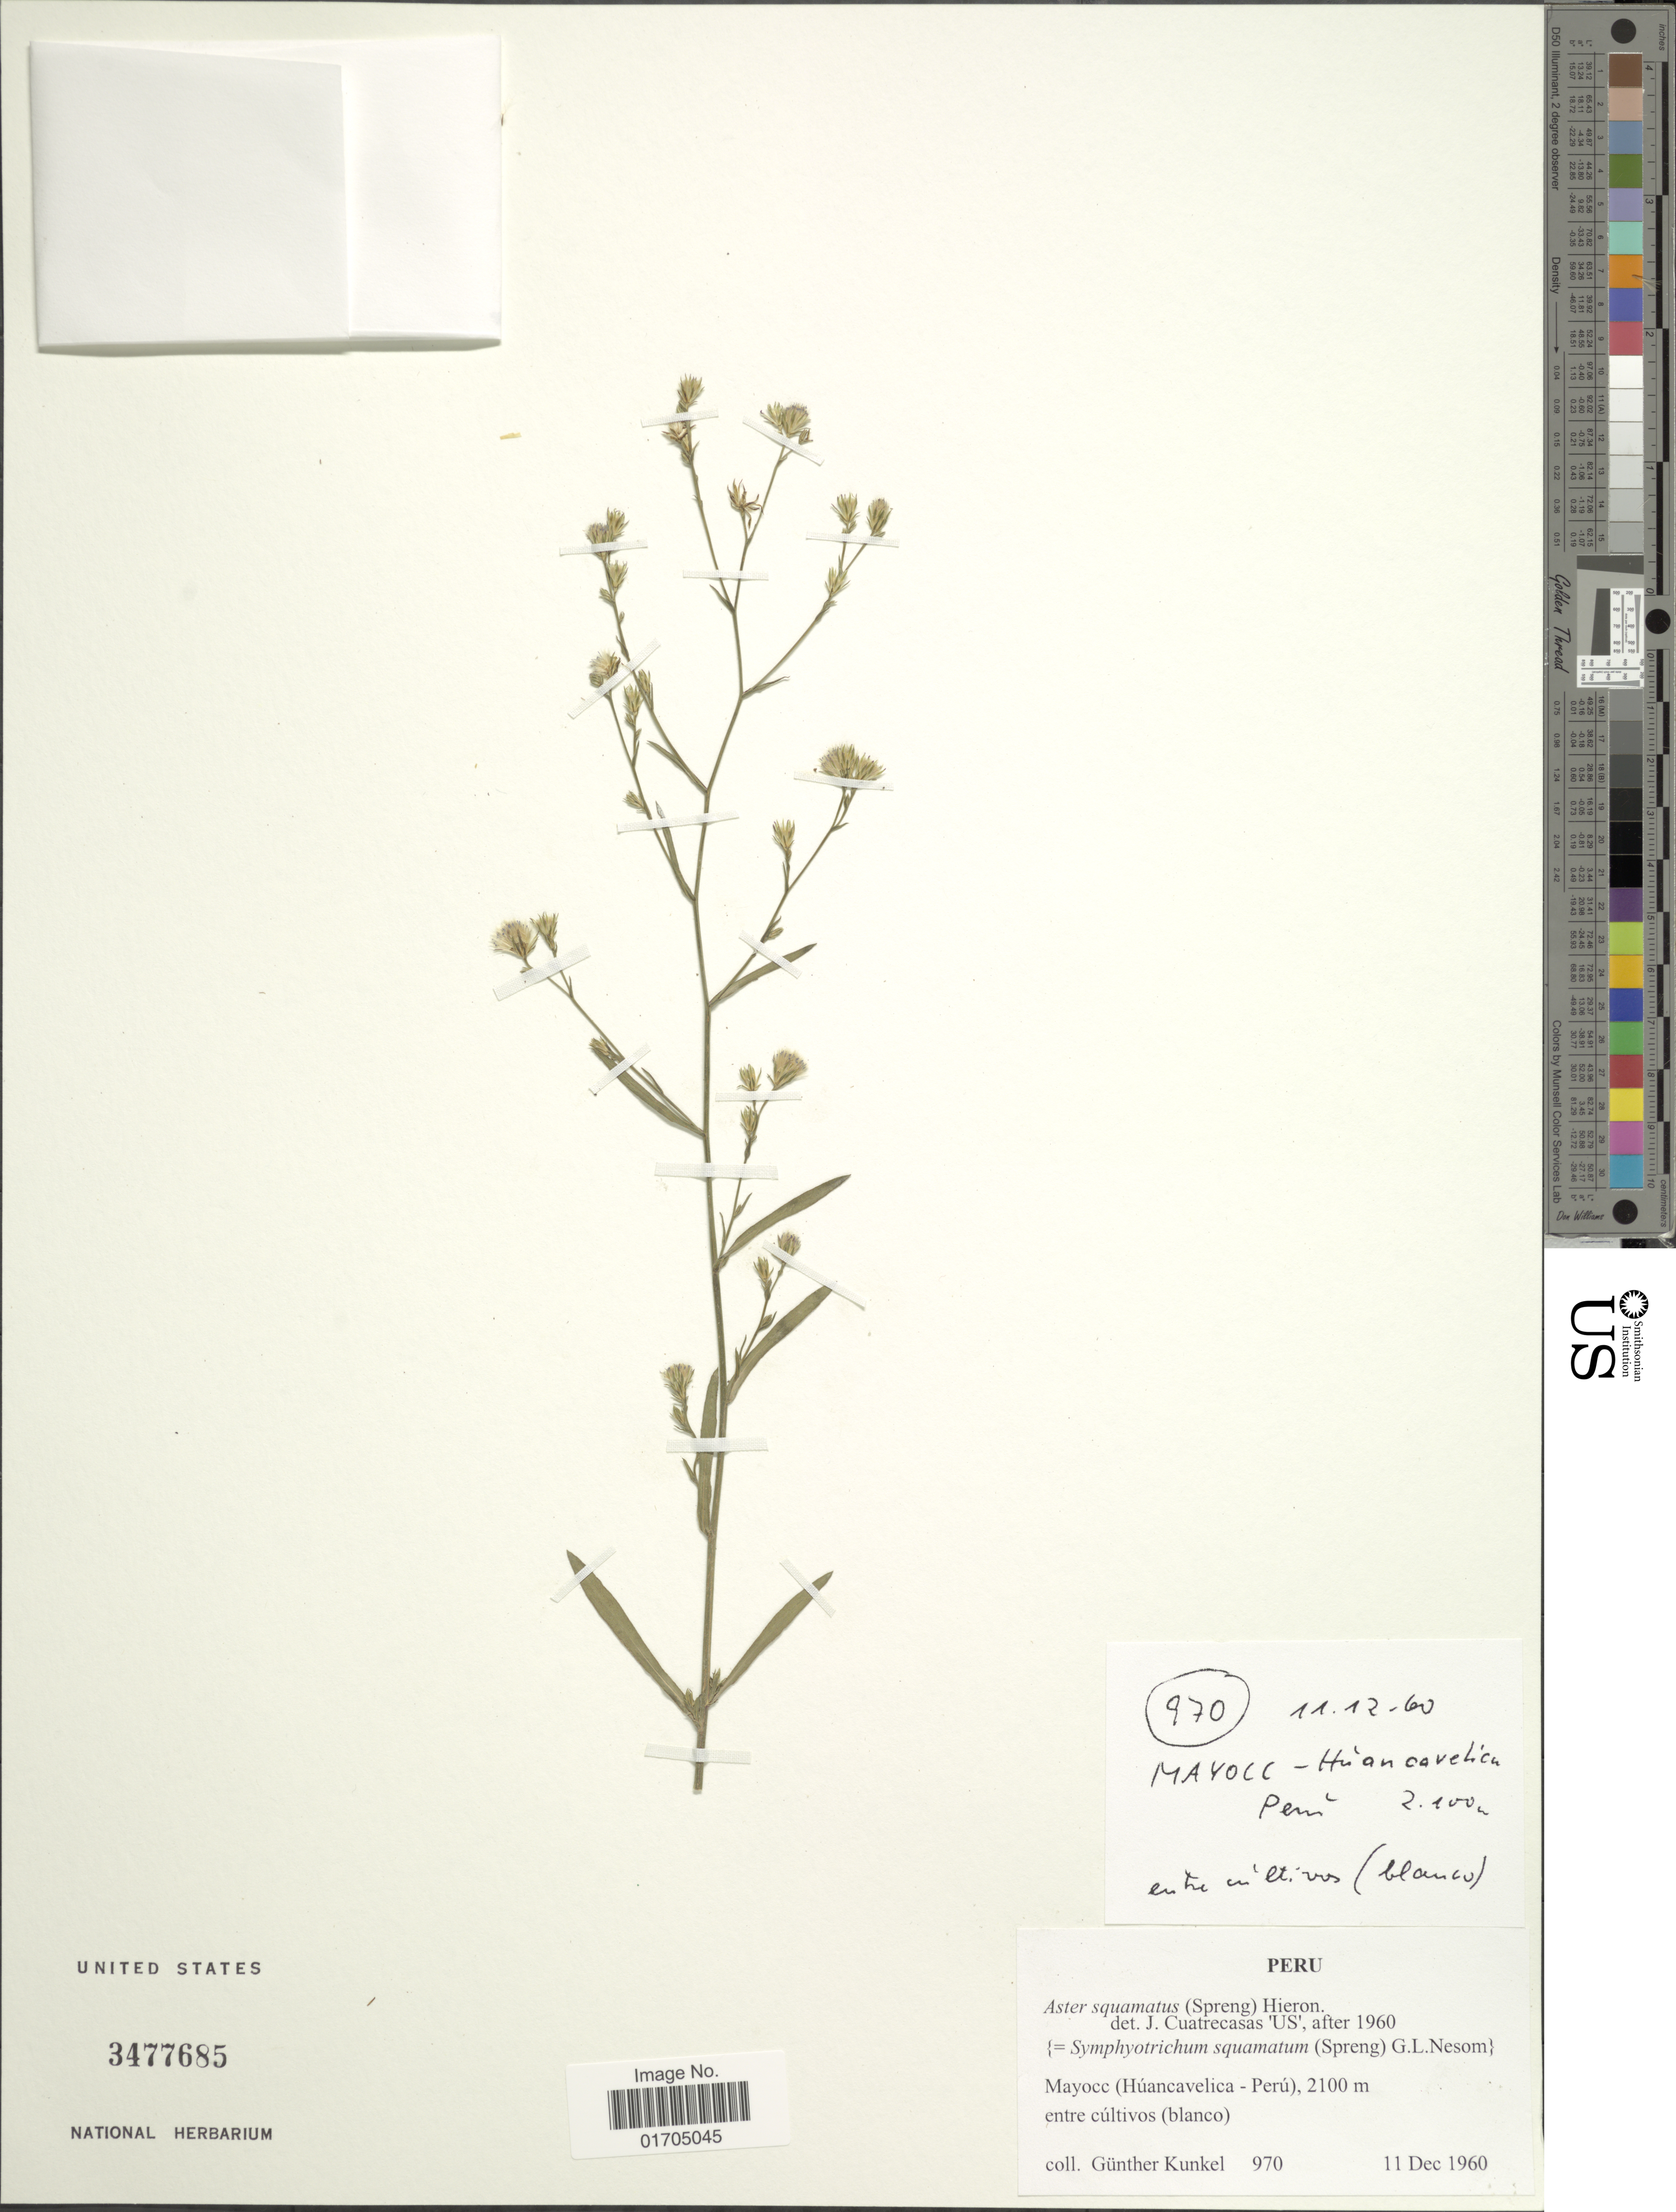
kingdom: Plantae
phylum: Tracheophyta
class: Magnoliopsida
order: Asterales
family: Asteraceae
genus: Symphyotrichum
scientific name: Symphyotrichum squamatum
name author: (Spreng.) G.L. Nesom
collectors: G. Kunkel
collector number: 970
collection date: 1960-12-11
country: Peru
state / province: Huancavelica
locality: Mayocc, entre cultivos (blanco)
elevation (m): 2100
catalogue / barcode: US 3477685